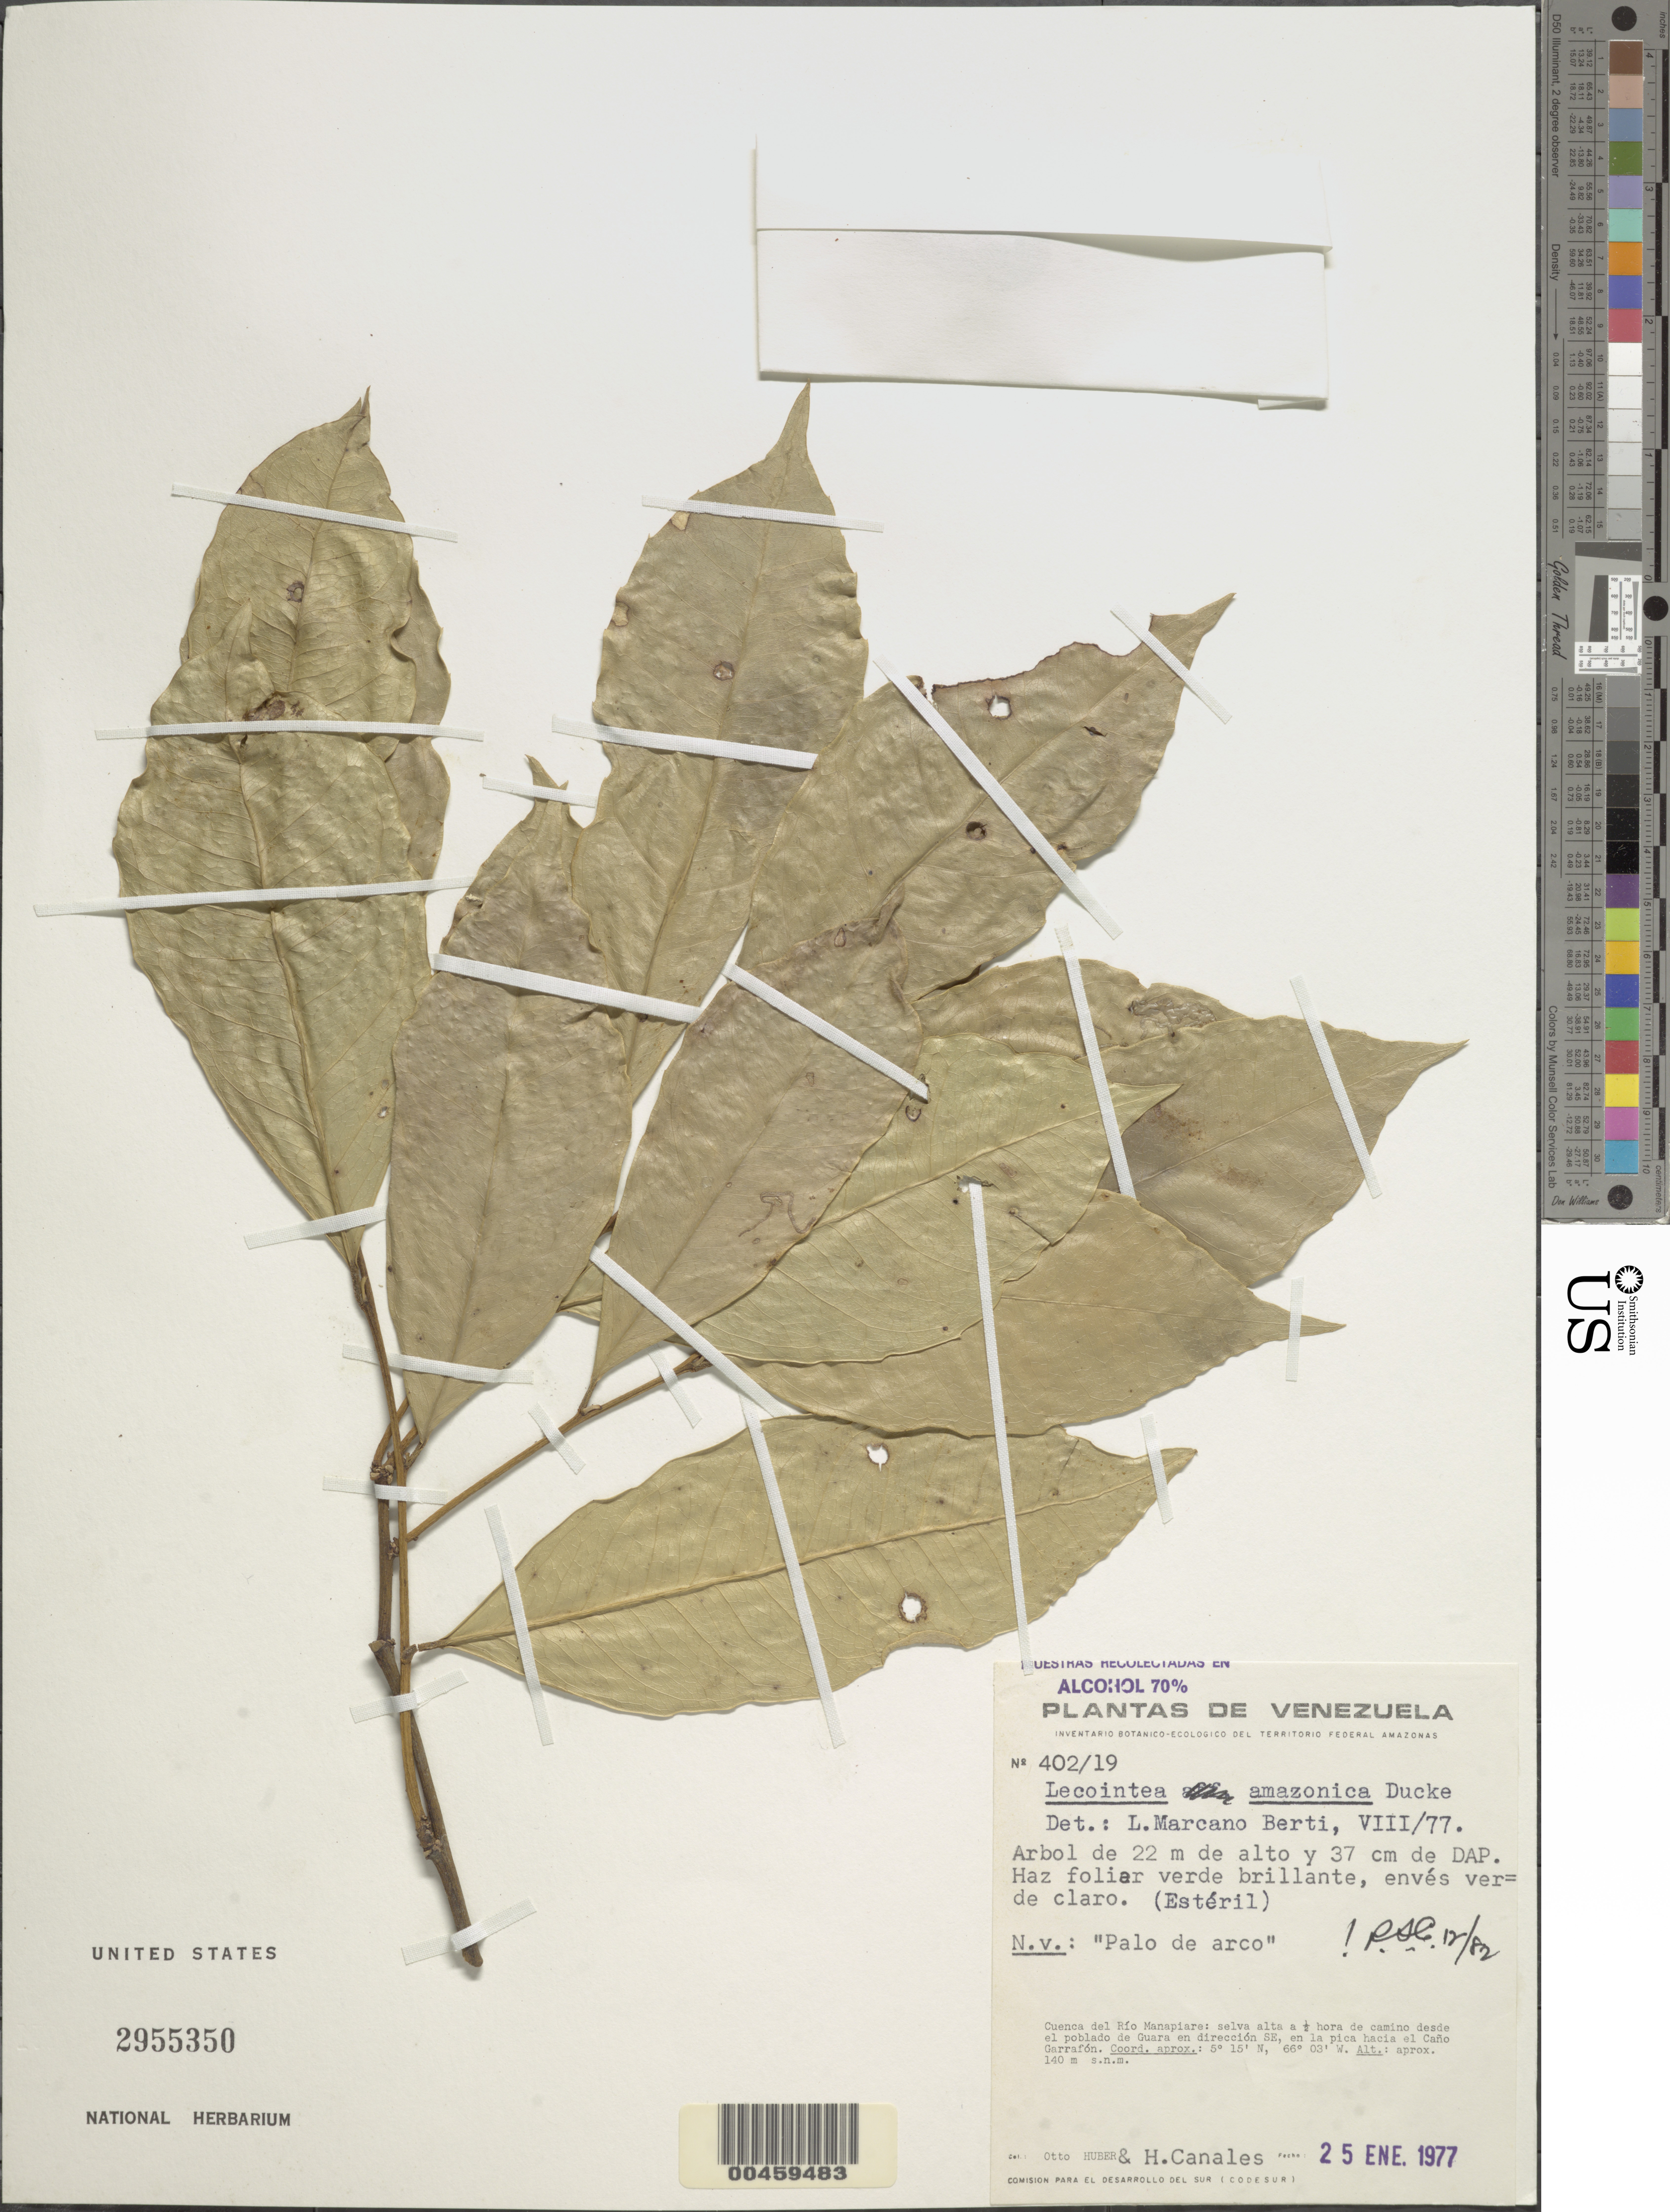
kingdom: Plantae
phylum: Tracheophyta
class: Magnoliopsida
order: Fabales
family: Fabaceae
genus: Lecointea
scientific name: Lecointea amazonica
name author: Ducke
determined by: Cowan, R. S.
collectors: O. Huber & H. Canales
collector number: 402/19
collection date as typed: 25 Jan 1977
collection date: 1977-01-25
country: Venezuela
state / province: Amazonas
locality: Cuenca del rio manapiare; hacia el cano garrafon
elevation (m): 140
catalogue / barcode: US 2955350